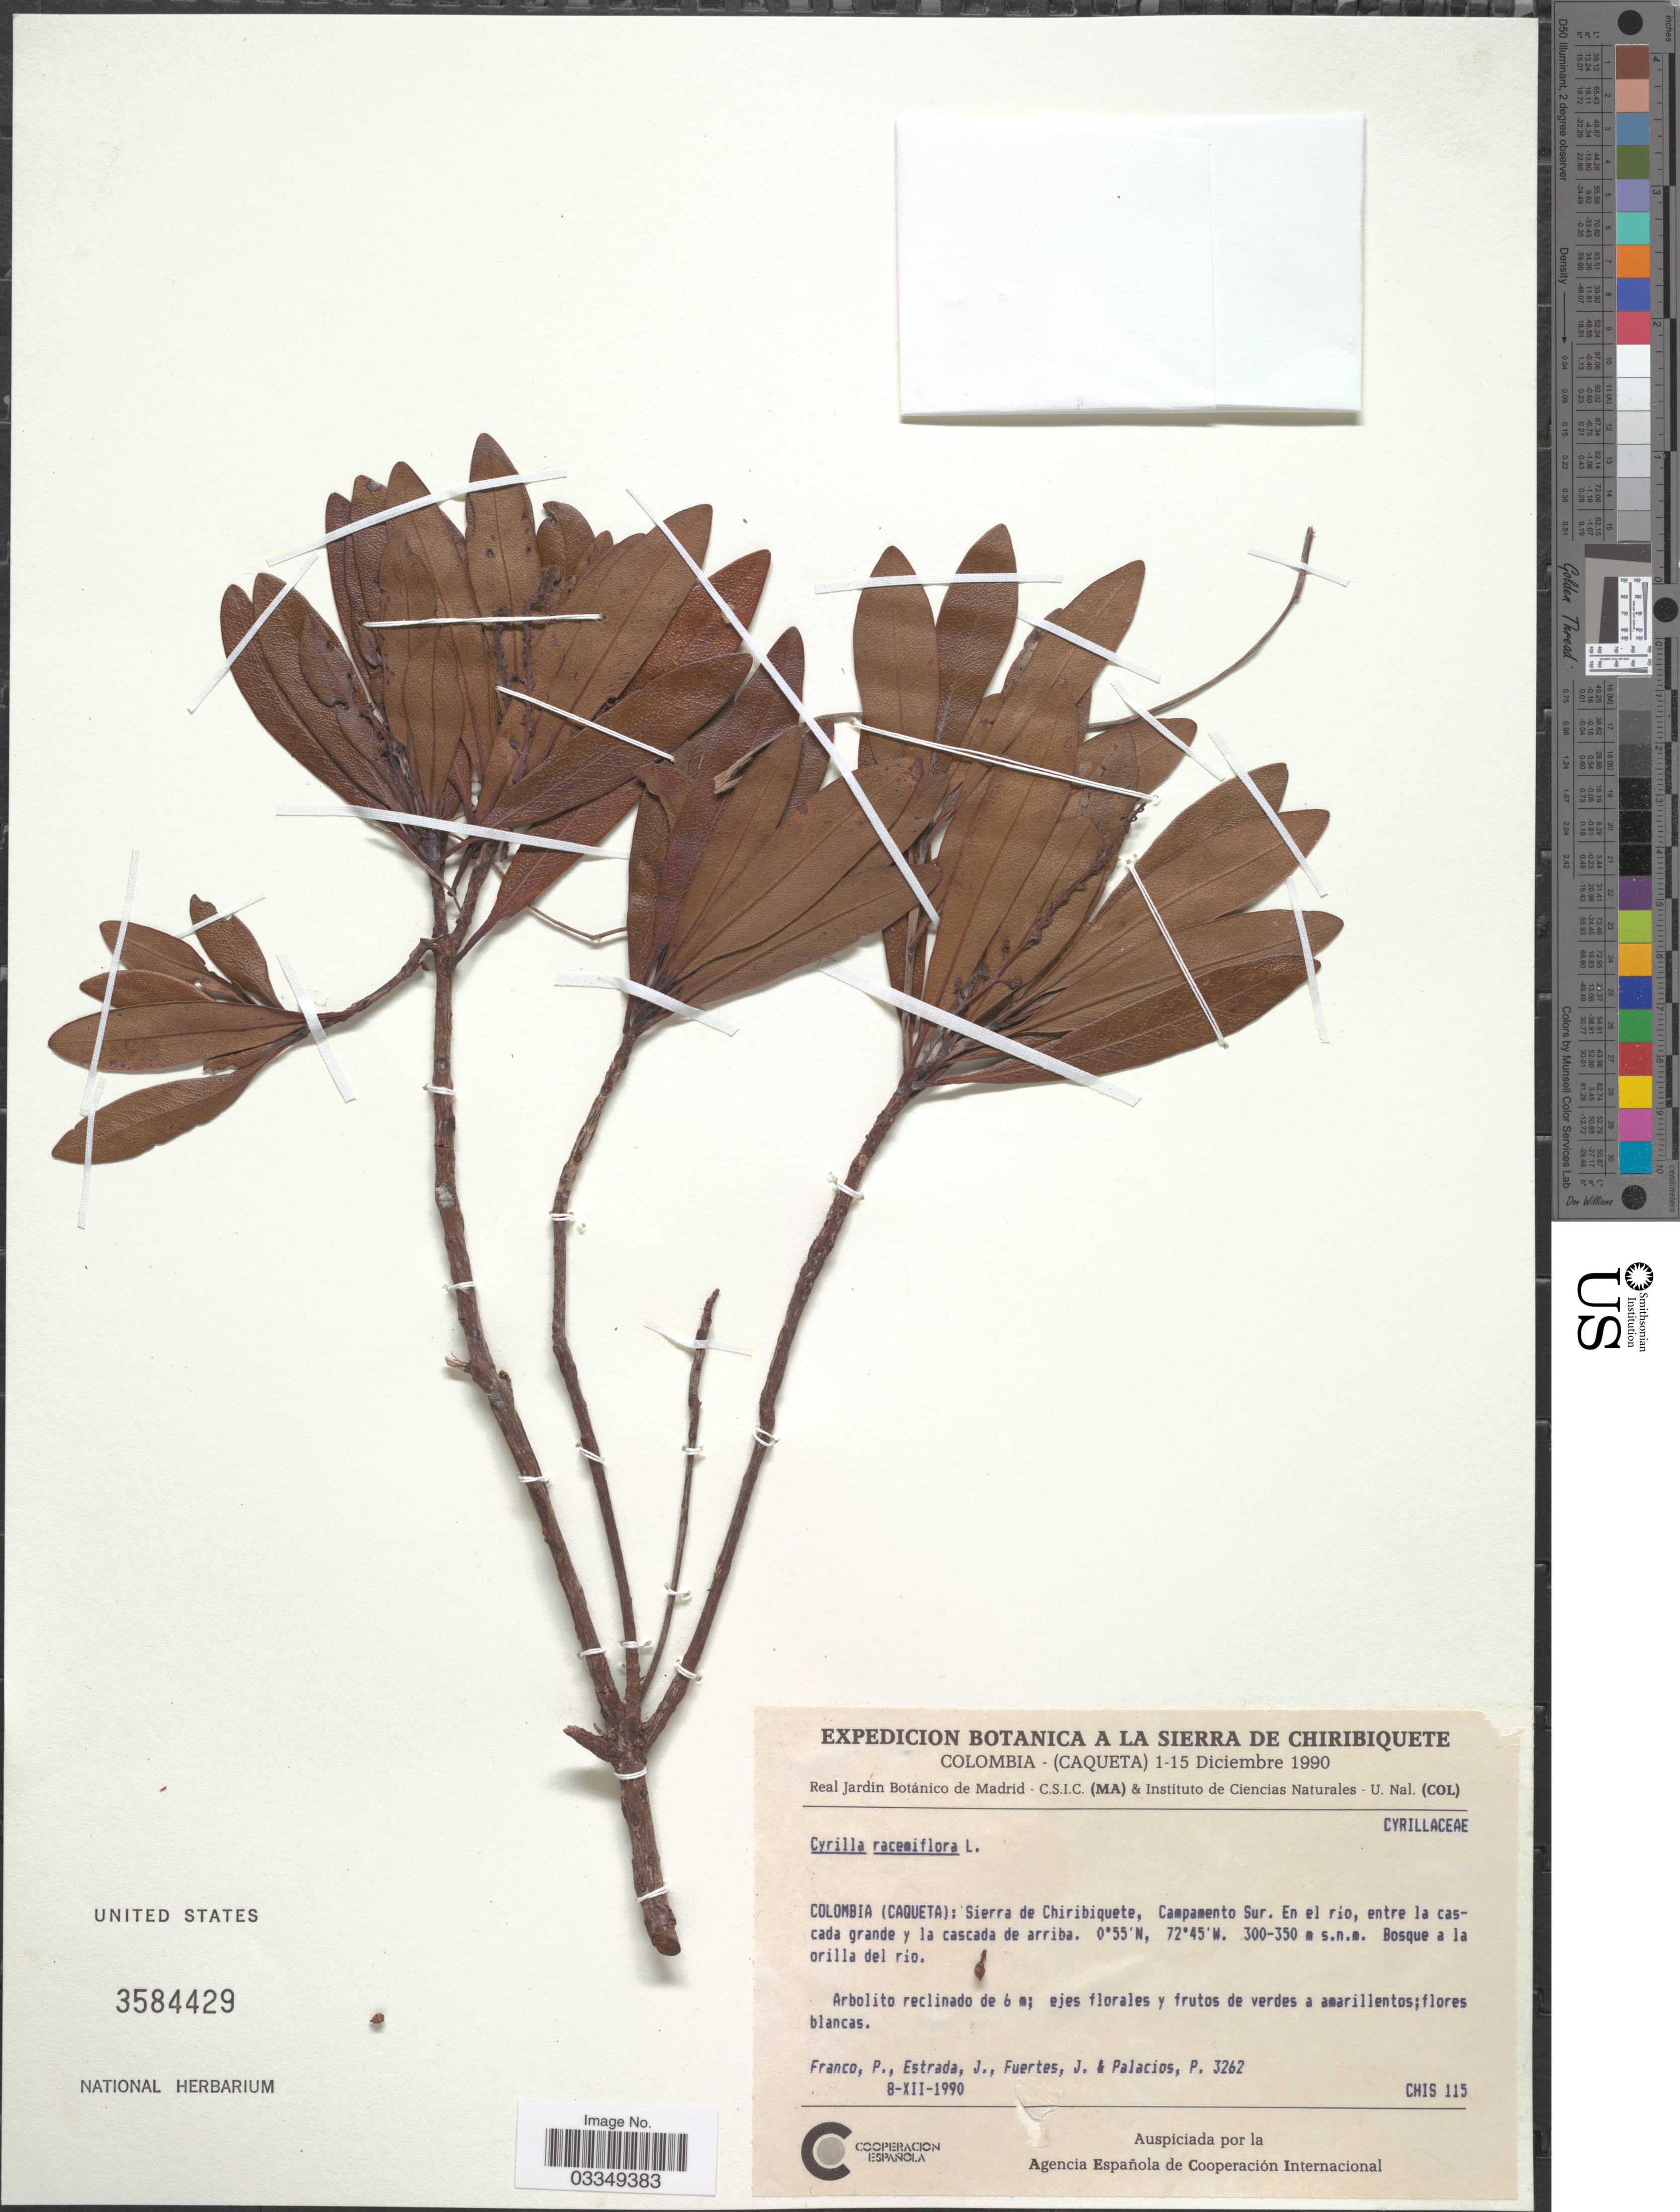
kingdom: Plantae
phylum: Tracheophyta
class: Magnoliopsida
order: Ericales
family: Cyrillaceae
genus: Cyrilla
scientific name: Cyrilla racemiflora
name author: L.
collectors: P. Franco, J. Estrada, J. Fuertes & P. Palacios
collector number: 3262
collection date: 1990-12-08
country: Colombia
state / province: Caquetá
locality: Sierra de Chiribiquete, Campamento Sur. En el rio, entre la cascada grande y la cascada de arriba.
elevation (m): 300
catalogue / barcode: US 3584429